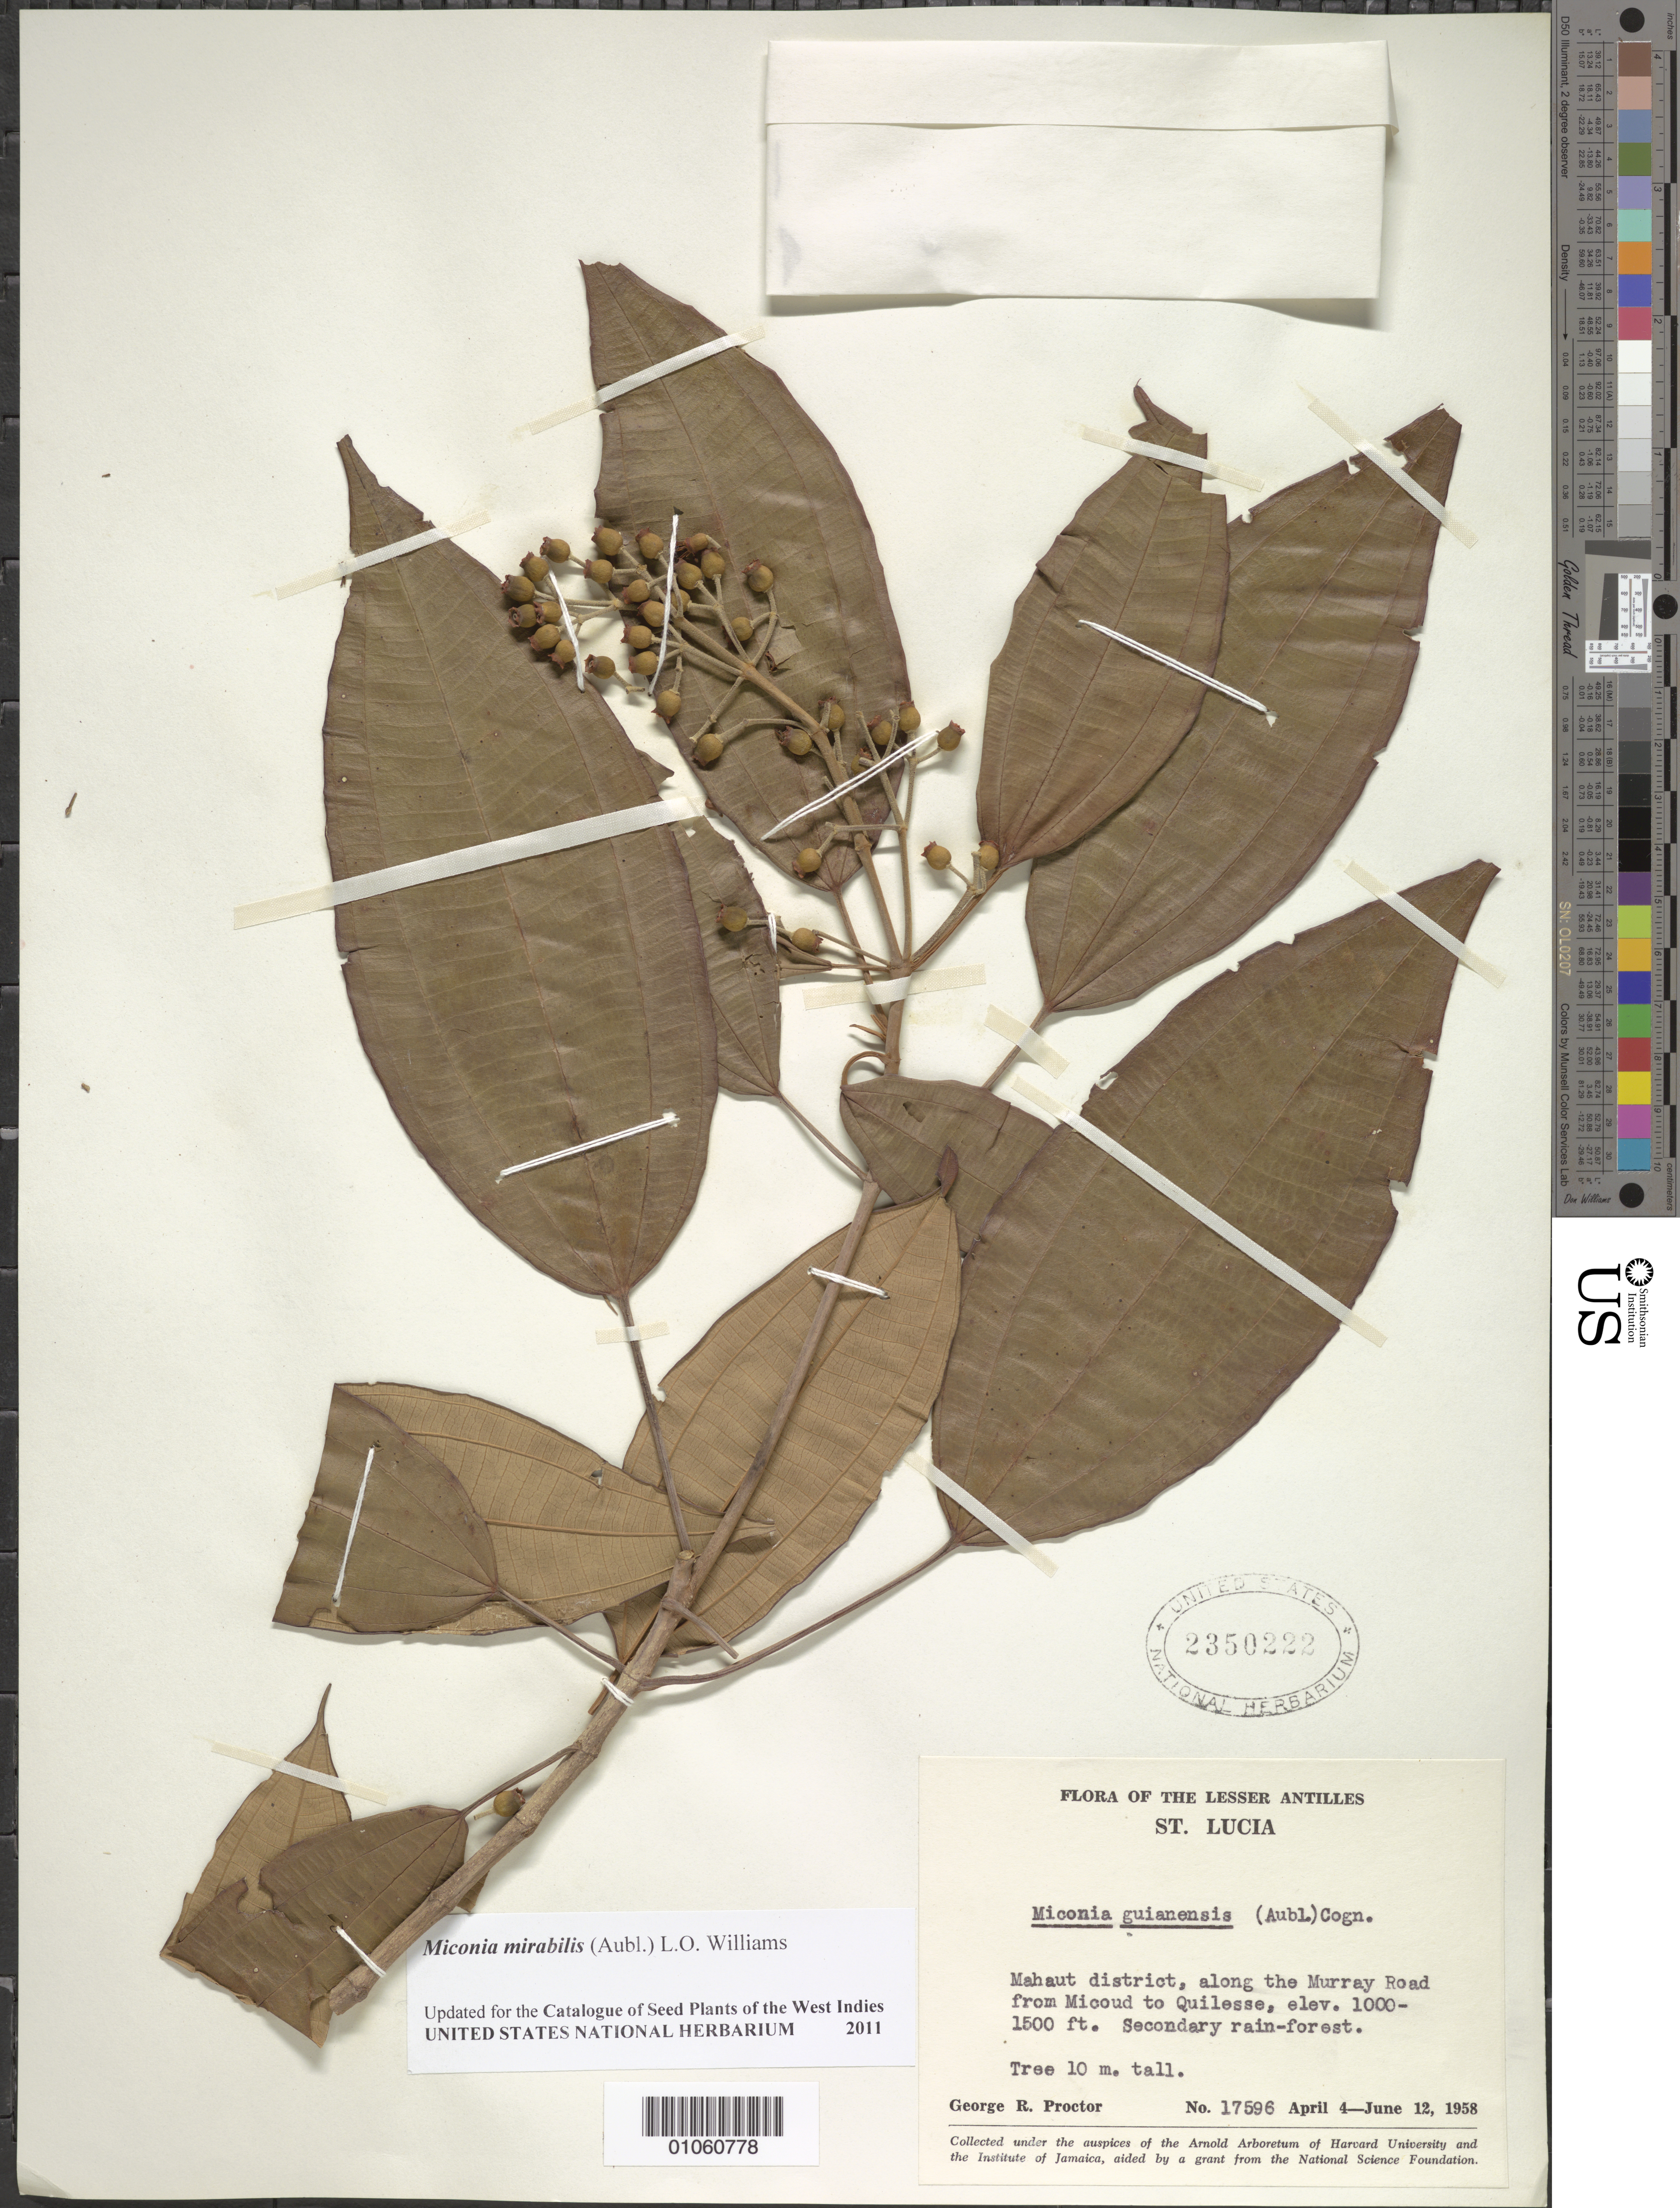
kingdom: Plantae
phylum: Tracheophyta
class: Magnoliopsida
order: Myrtales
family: Melastomataceae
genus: Miconia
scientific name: Miconia mirabilis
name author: (Aubl.) L.O. Williams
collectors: G. R. Proctor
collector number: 17596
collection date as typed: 04 Apr 1958 to 12 Jun 1958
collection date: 1958-04-04/1958-06-12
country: St. Lucia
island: St. Lucia I.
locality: Mahaut district, along the Murray Road from Micoud to Quilesse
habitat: Secondary rainforest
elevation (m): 305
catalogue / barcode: US 2350222